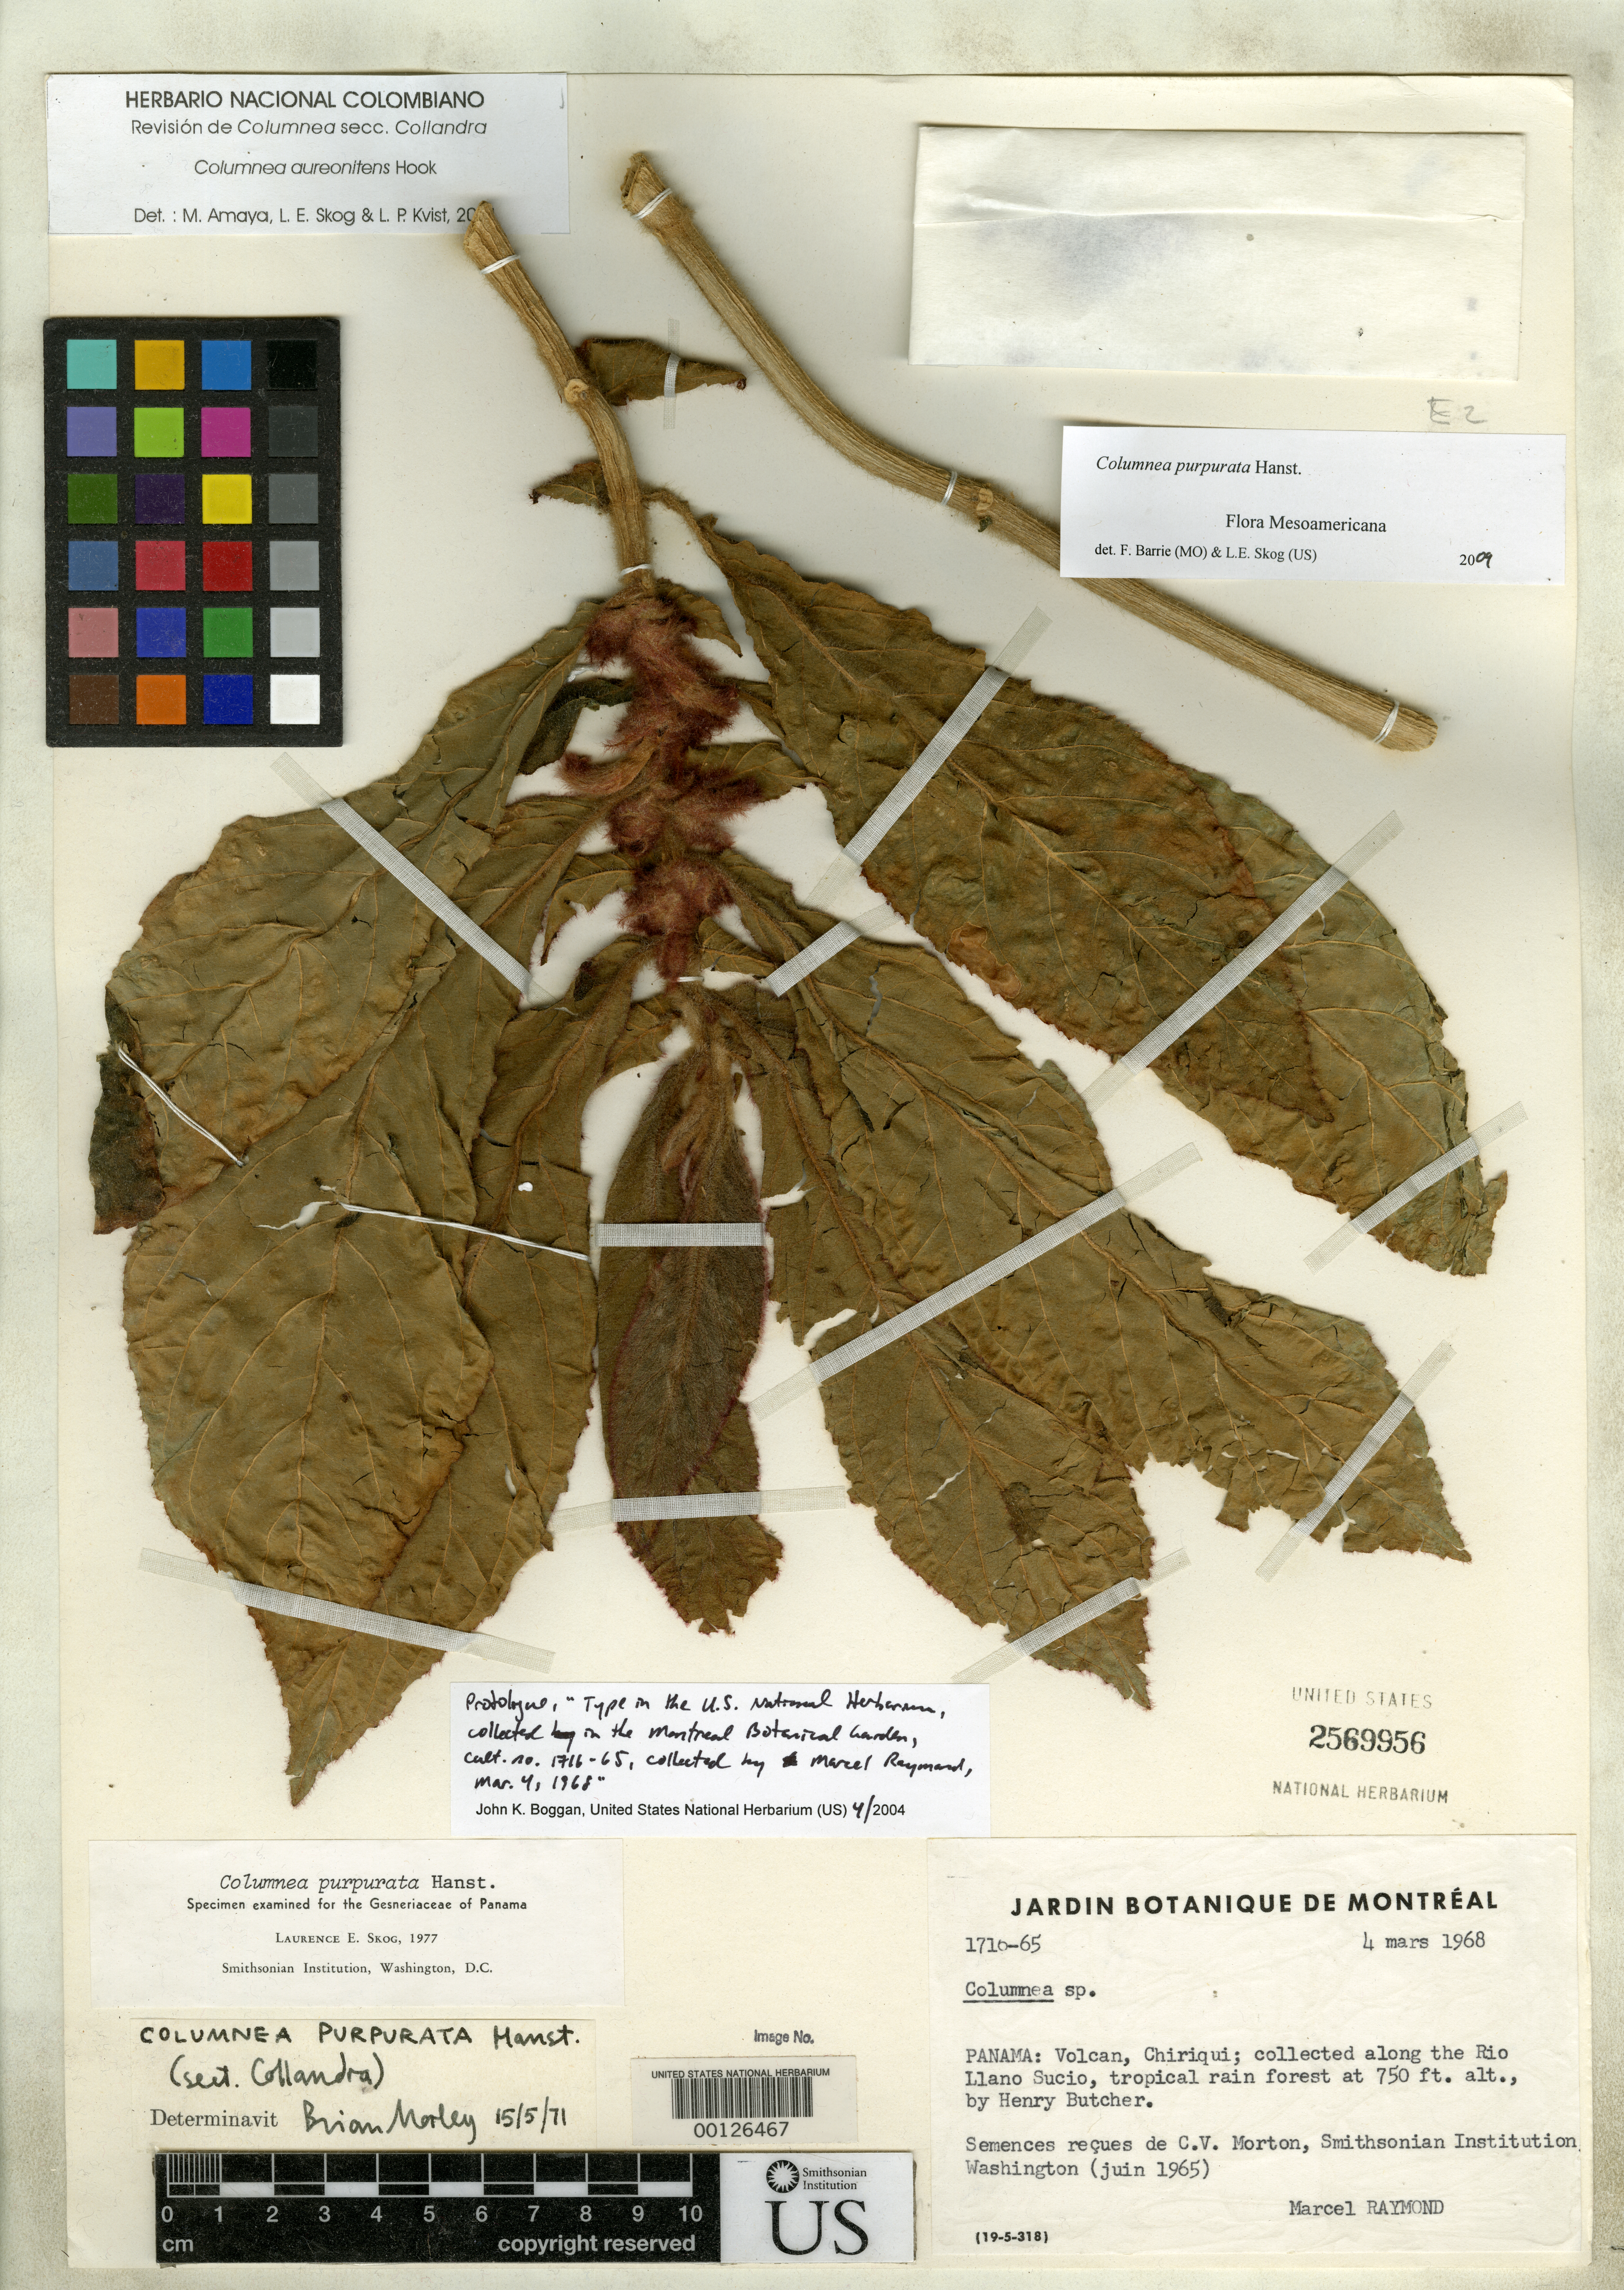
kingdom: Plantae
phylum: Tracheophyta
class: Magnoliopsida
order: Lamiales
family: Gesneriaceae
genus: Columnea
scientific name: Columnea cinnabarina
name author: C.V. Morton & Raymond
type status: Holotype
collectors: M. Raymond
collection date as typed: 04 Mar 1968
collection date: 1968-03-04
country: Panama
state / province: Chiriquí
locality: Volcan, Chiriqui; collected along the Rio Llano Sucio.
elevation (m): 229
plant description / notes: Annotated by M. Amaya et al. (2001) as Columnea aureonitens Hook.; Collected from cultivation at the Montreal Botanical Garden. Collected [in the wild] by Henry Butcher. Semences recues de C.V. Morton, Smithsonian Institution, Washington (juin 1965).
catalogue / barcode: US 2569956